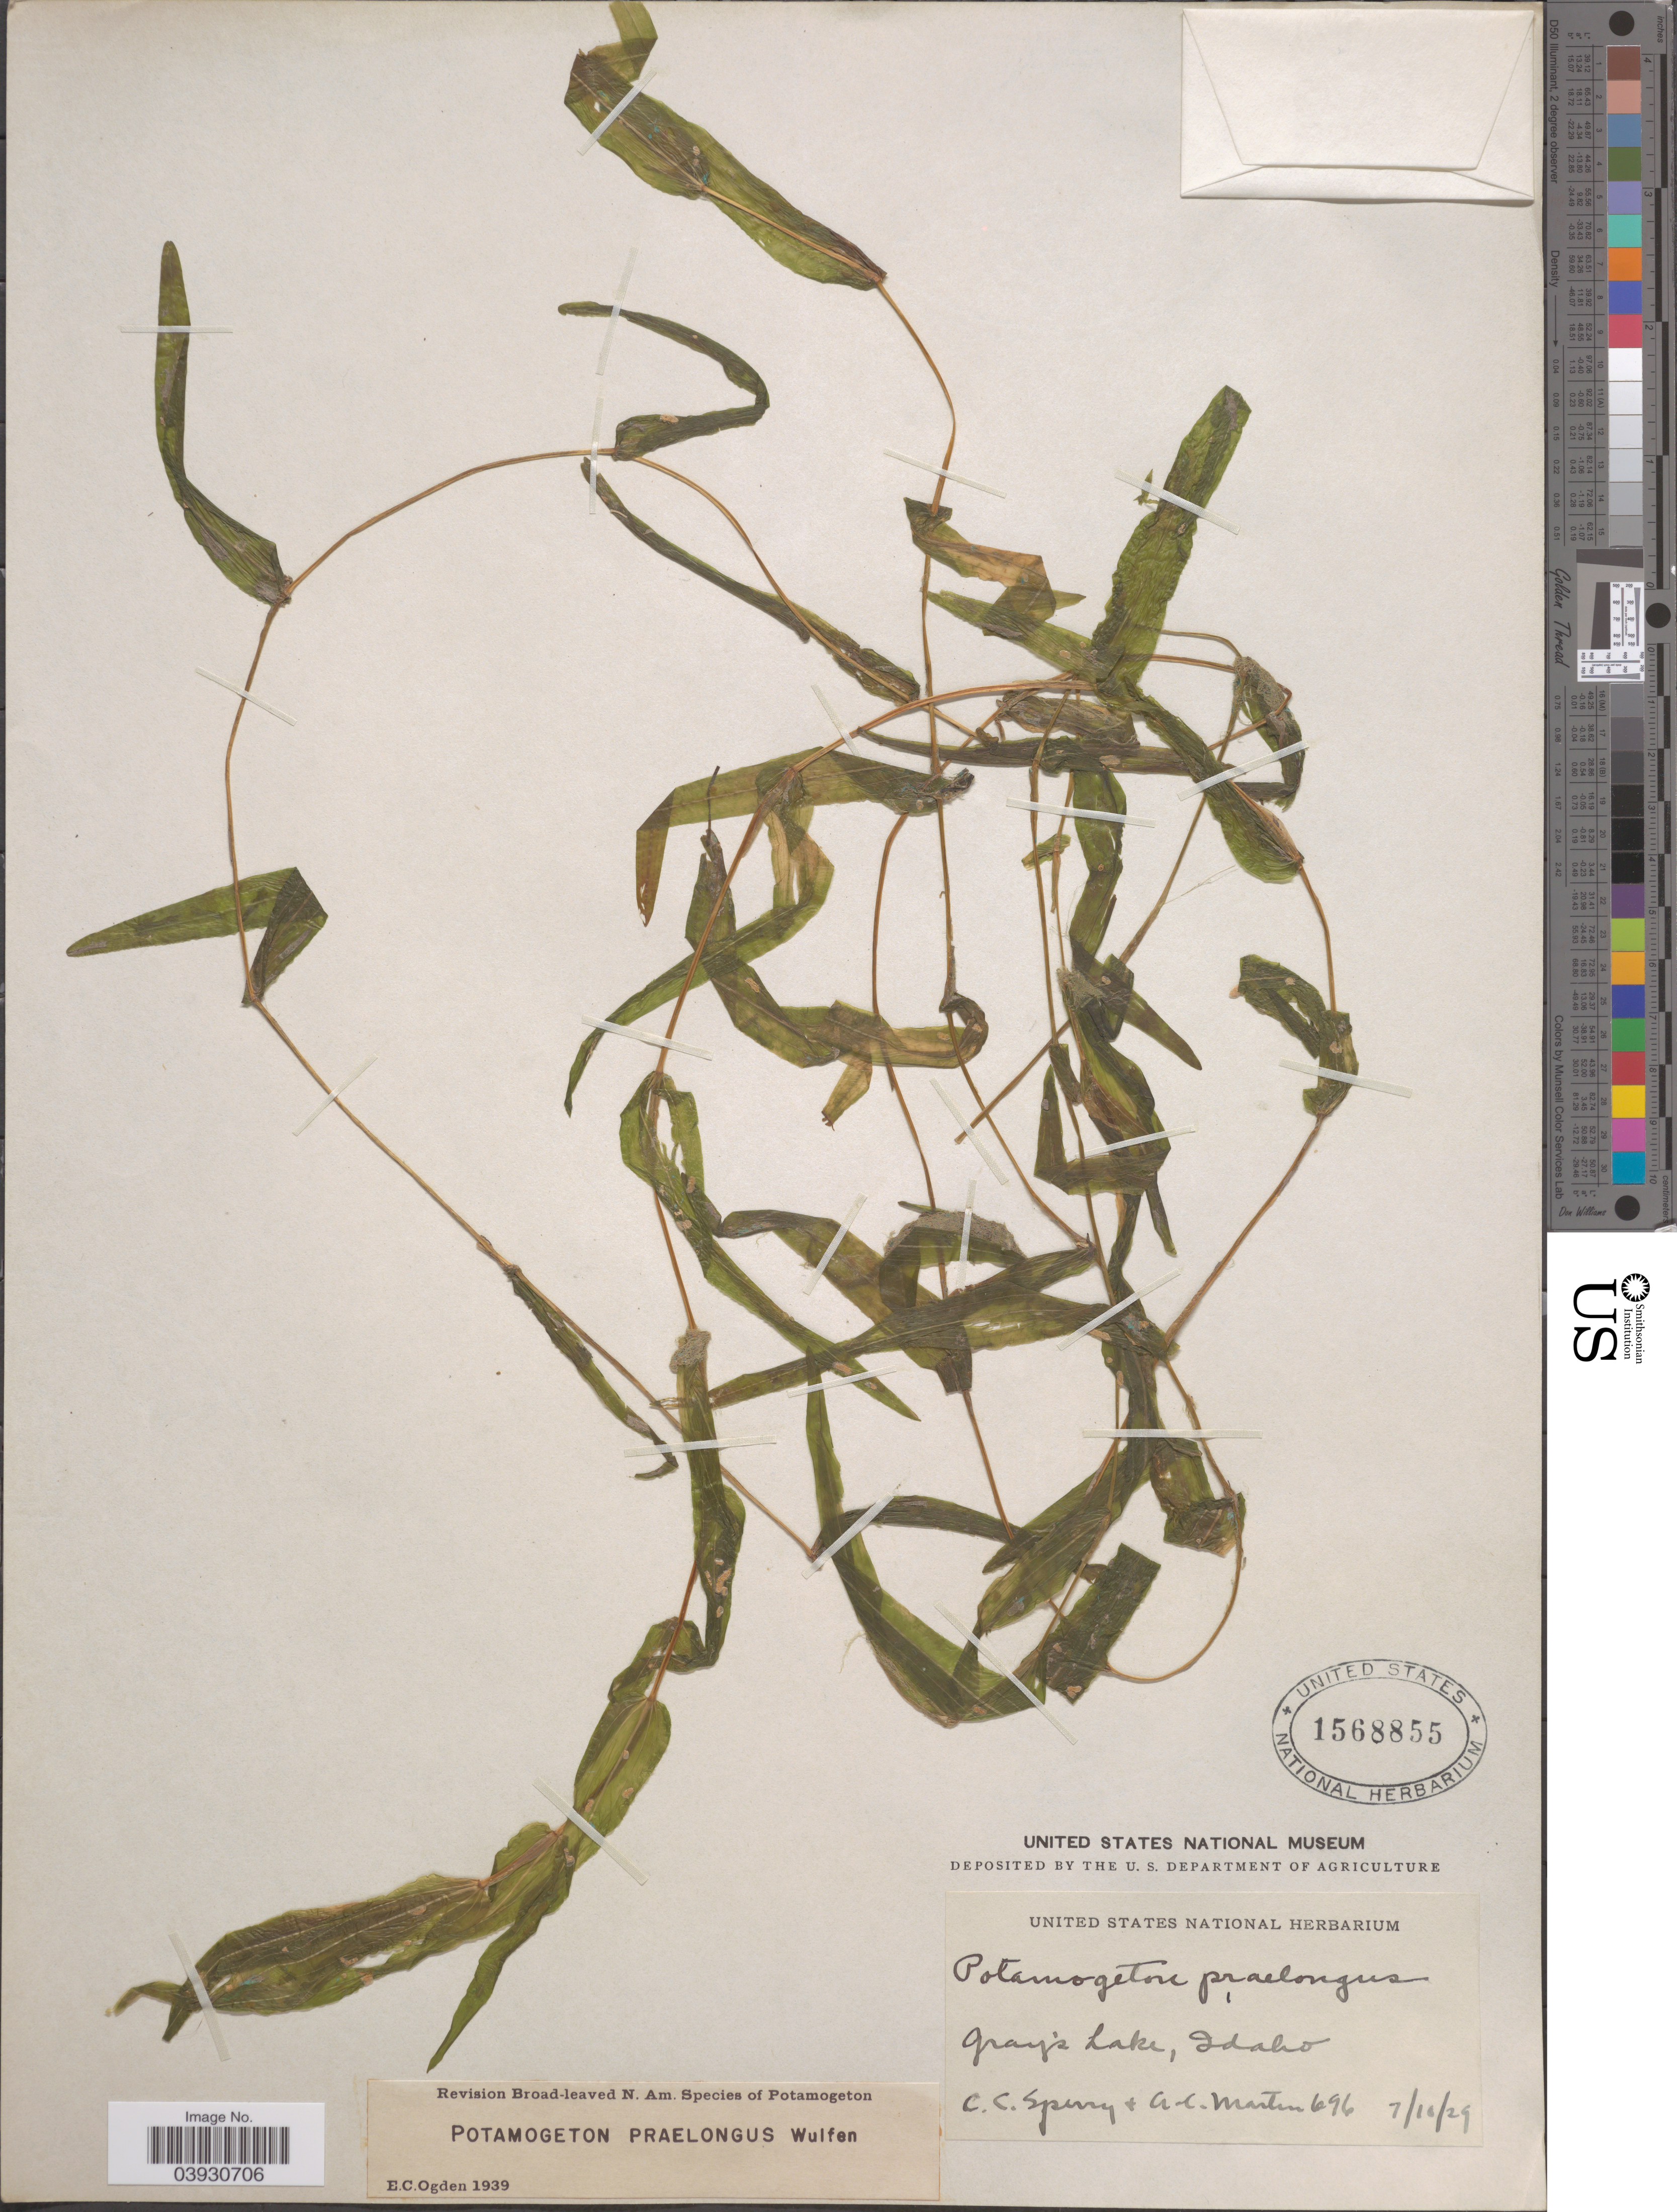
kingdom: Plantae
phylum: Tracheophyta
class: Liliopsida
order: Alismatales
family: Potamogetonaceae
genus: Potamogeton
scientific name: Potamogeton praelongus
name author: Wulfen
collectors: C. C. Sperry & A. C. Martin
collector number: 696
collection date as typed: Transcribed d/m/y: 11/7/29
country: United States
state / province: Idaho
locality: Gray's Lake.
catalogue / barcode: US 1568855